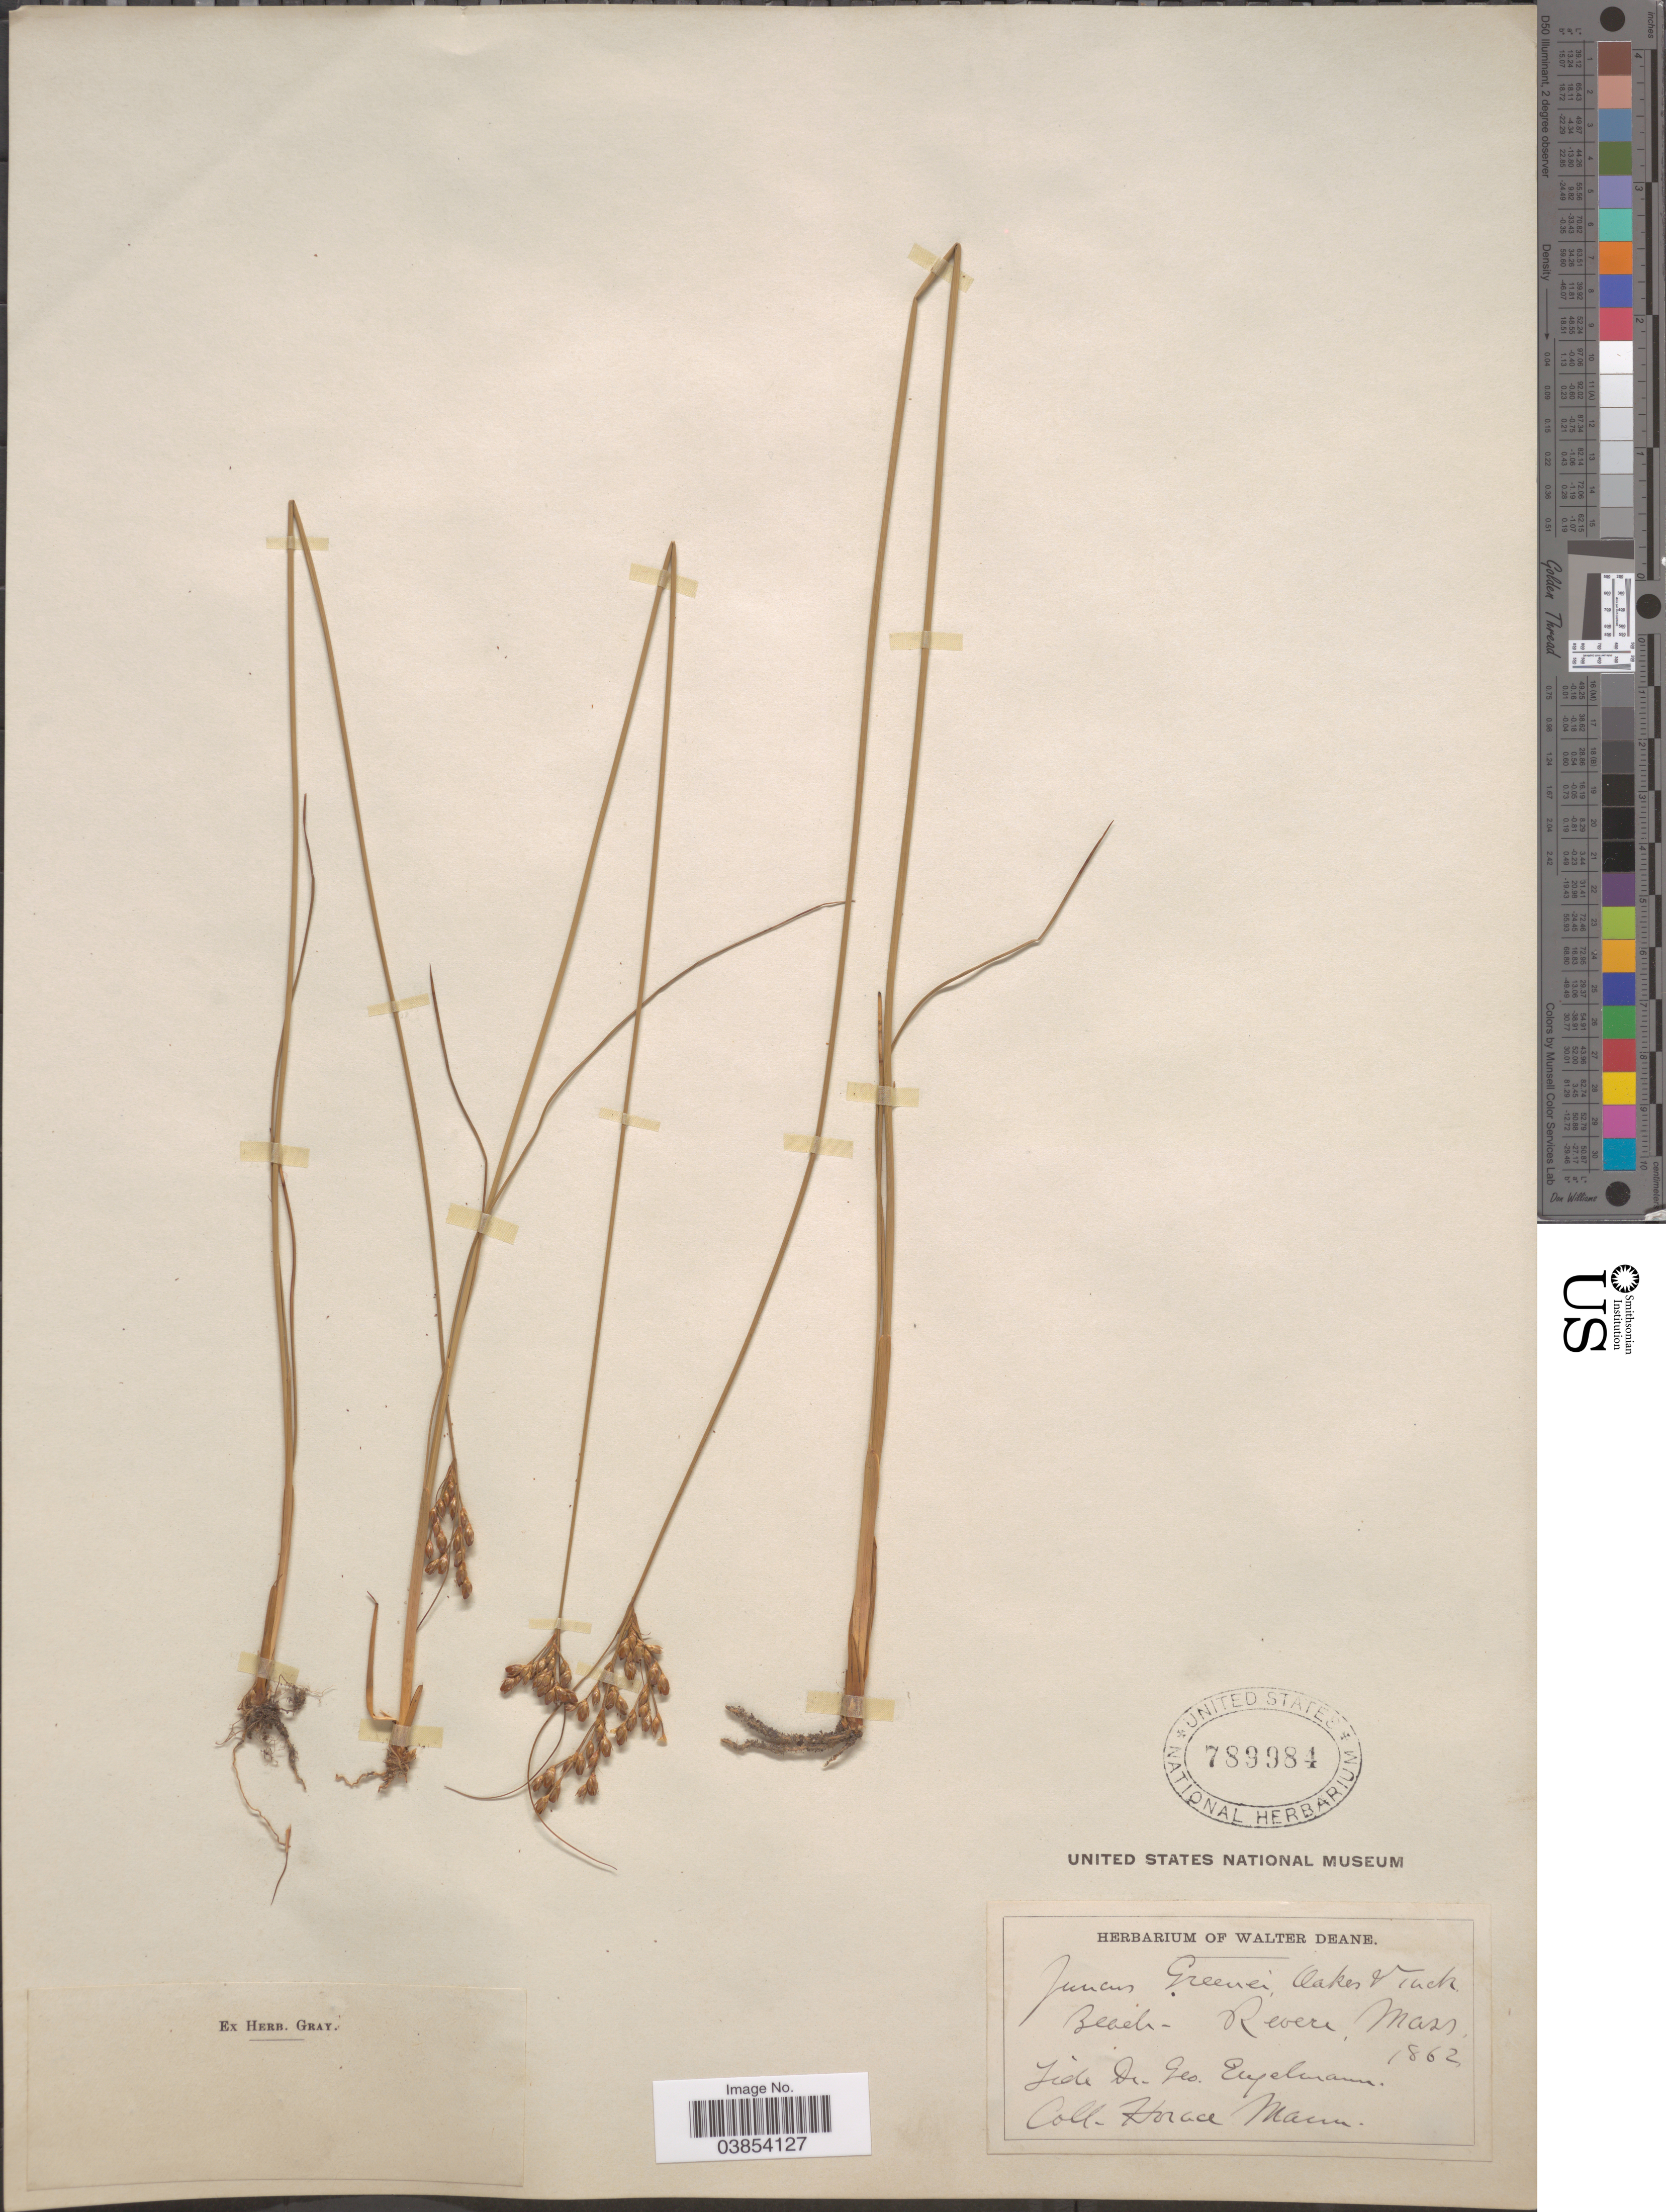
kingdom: Plantae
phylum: Tracheophyta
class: Liliopsida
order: Poales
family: Juncaceae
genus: Juncus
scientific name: Juncus greenei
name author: Oakes & Tuck.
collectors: H. Mann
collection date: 1862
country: United States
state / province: Massachusetts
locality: Beach - Revere.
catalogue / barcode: US 789984